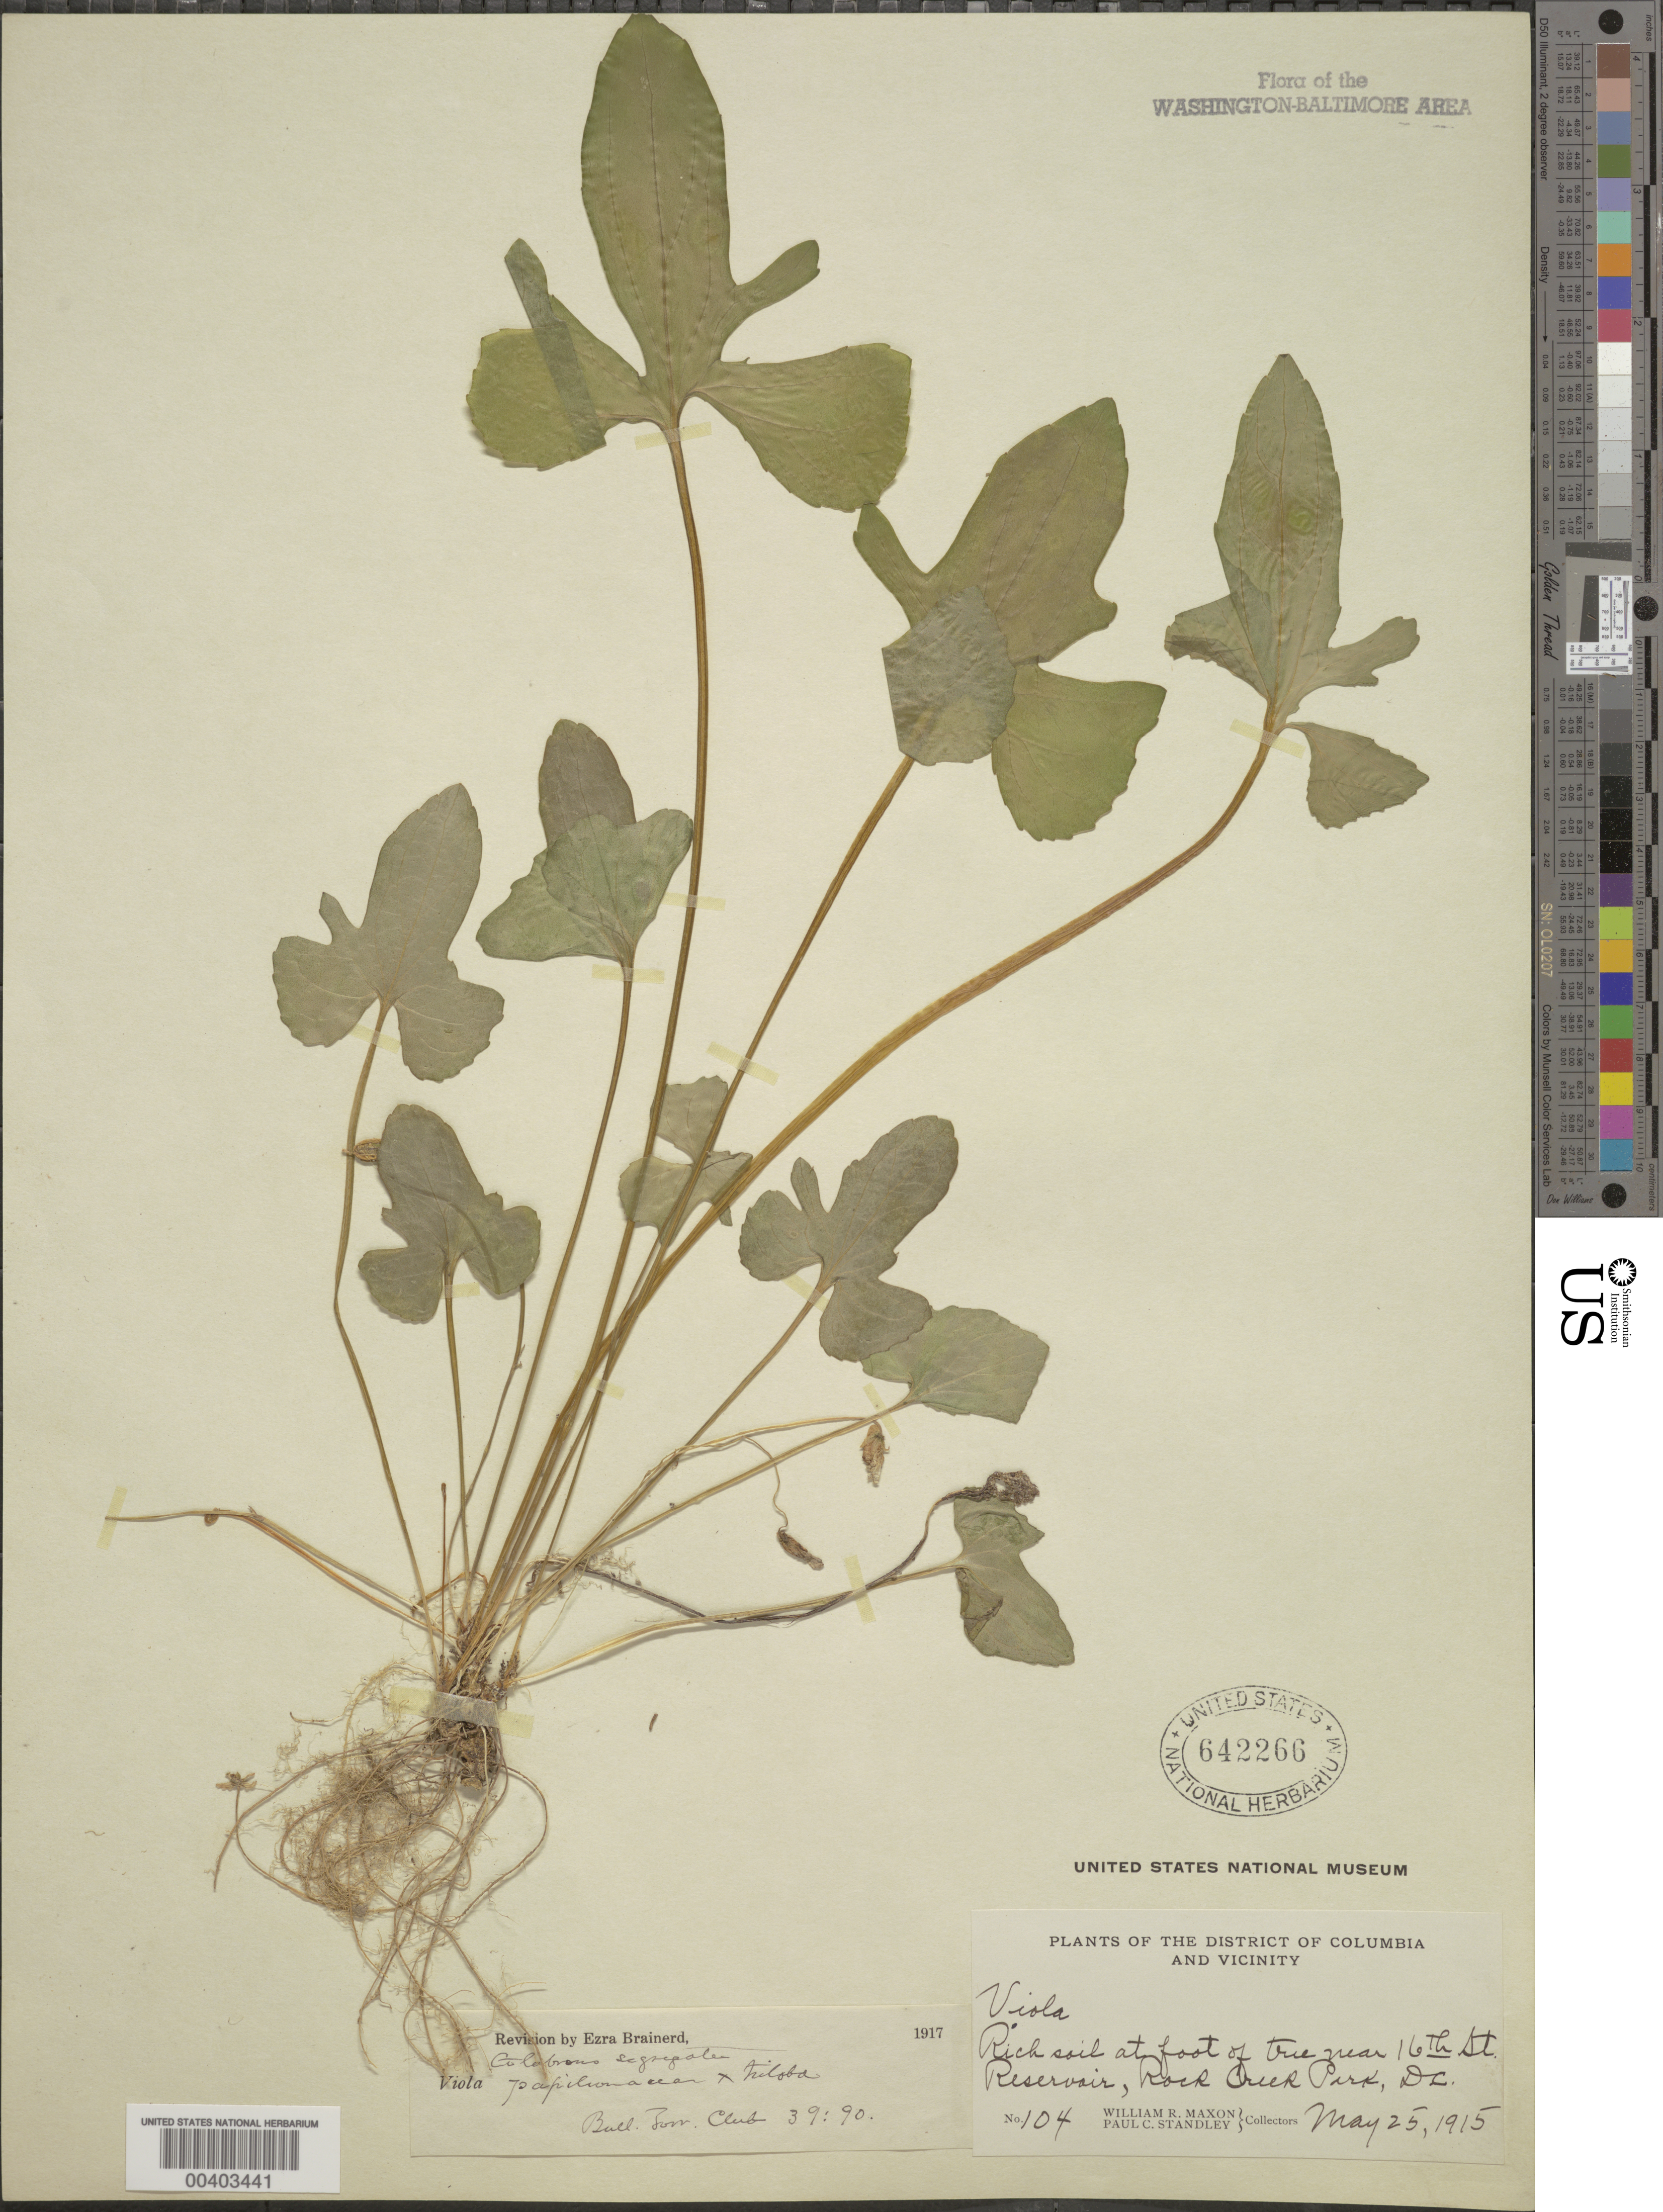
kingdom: Plantae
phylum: Tracheophyta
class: Magnoliopsida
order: Malpighiales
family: Violaceae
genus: Viola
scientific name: Viola papilionacea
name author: Pursh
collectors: W. R. Maxon & P. C. Standley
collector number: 104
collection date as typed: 25 May 1915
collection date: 1915-05-25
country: United States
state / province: District of Columbia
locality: Near 16th St Reservoir, Rock Creek Park Rock Creek Park and vicinity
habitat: Rich soil at foot of tree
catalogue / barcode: US 642266